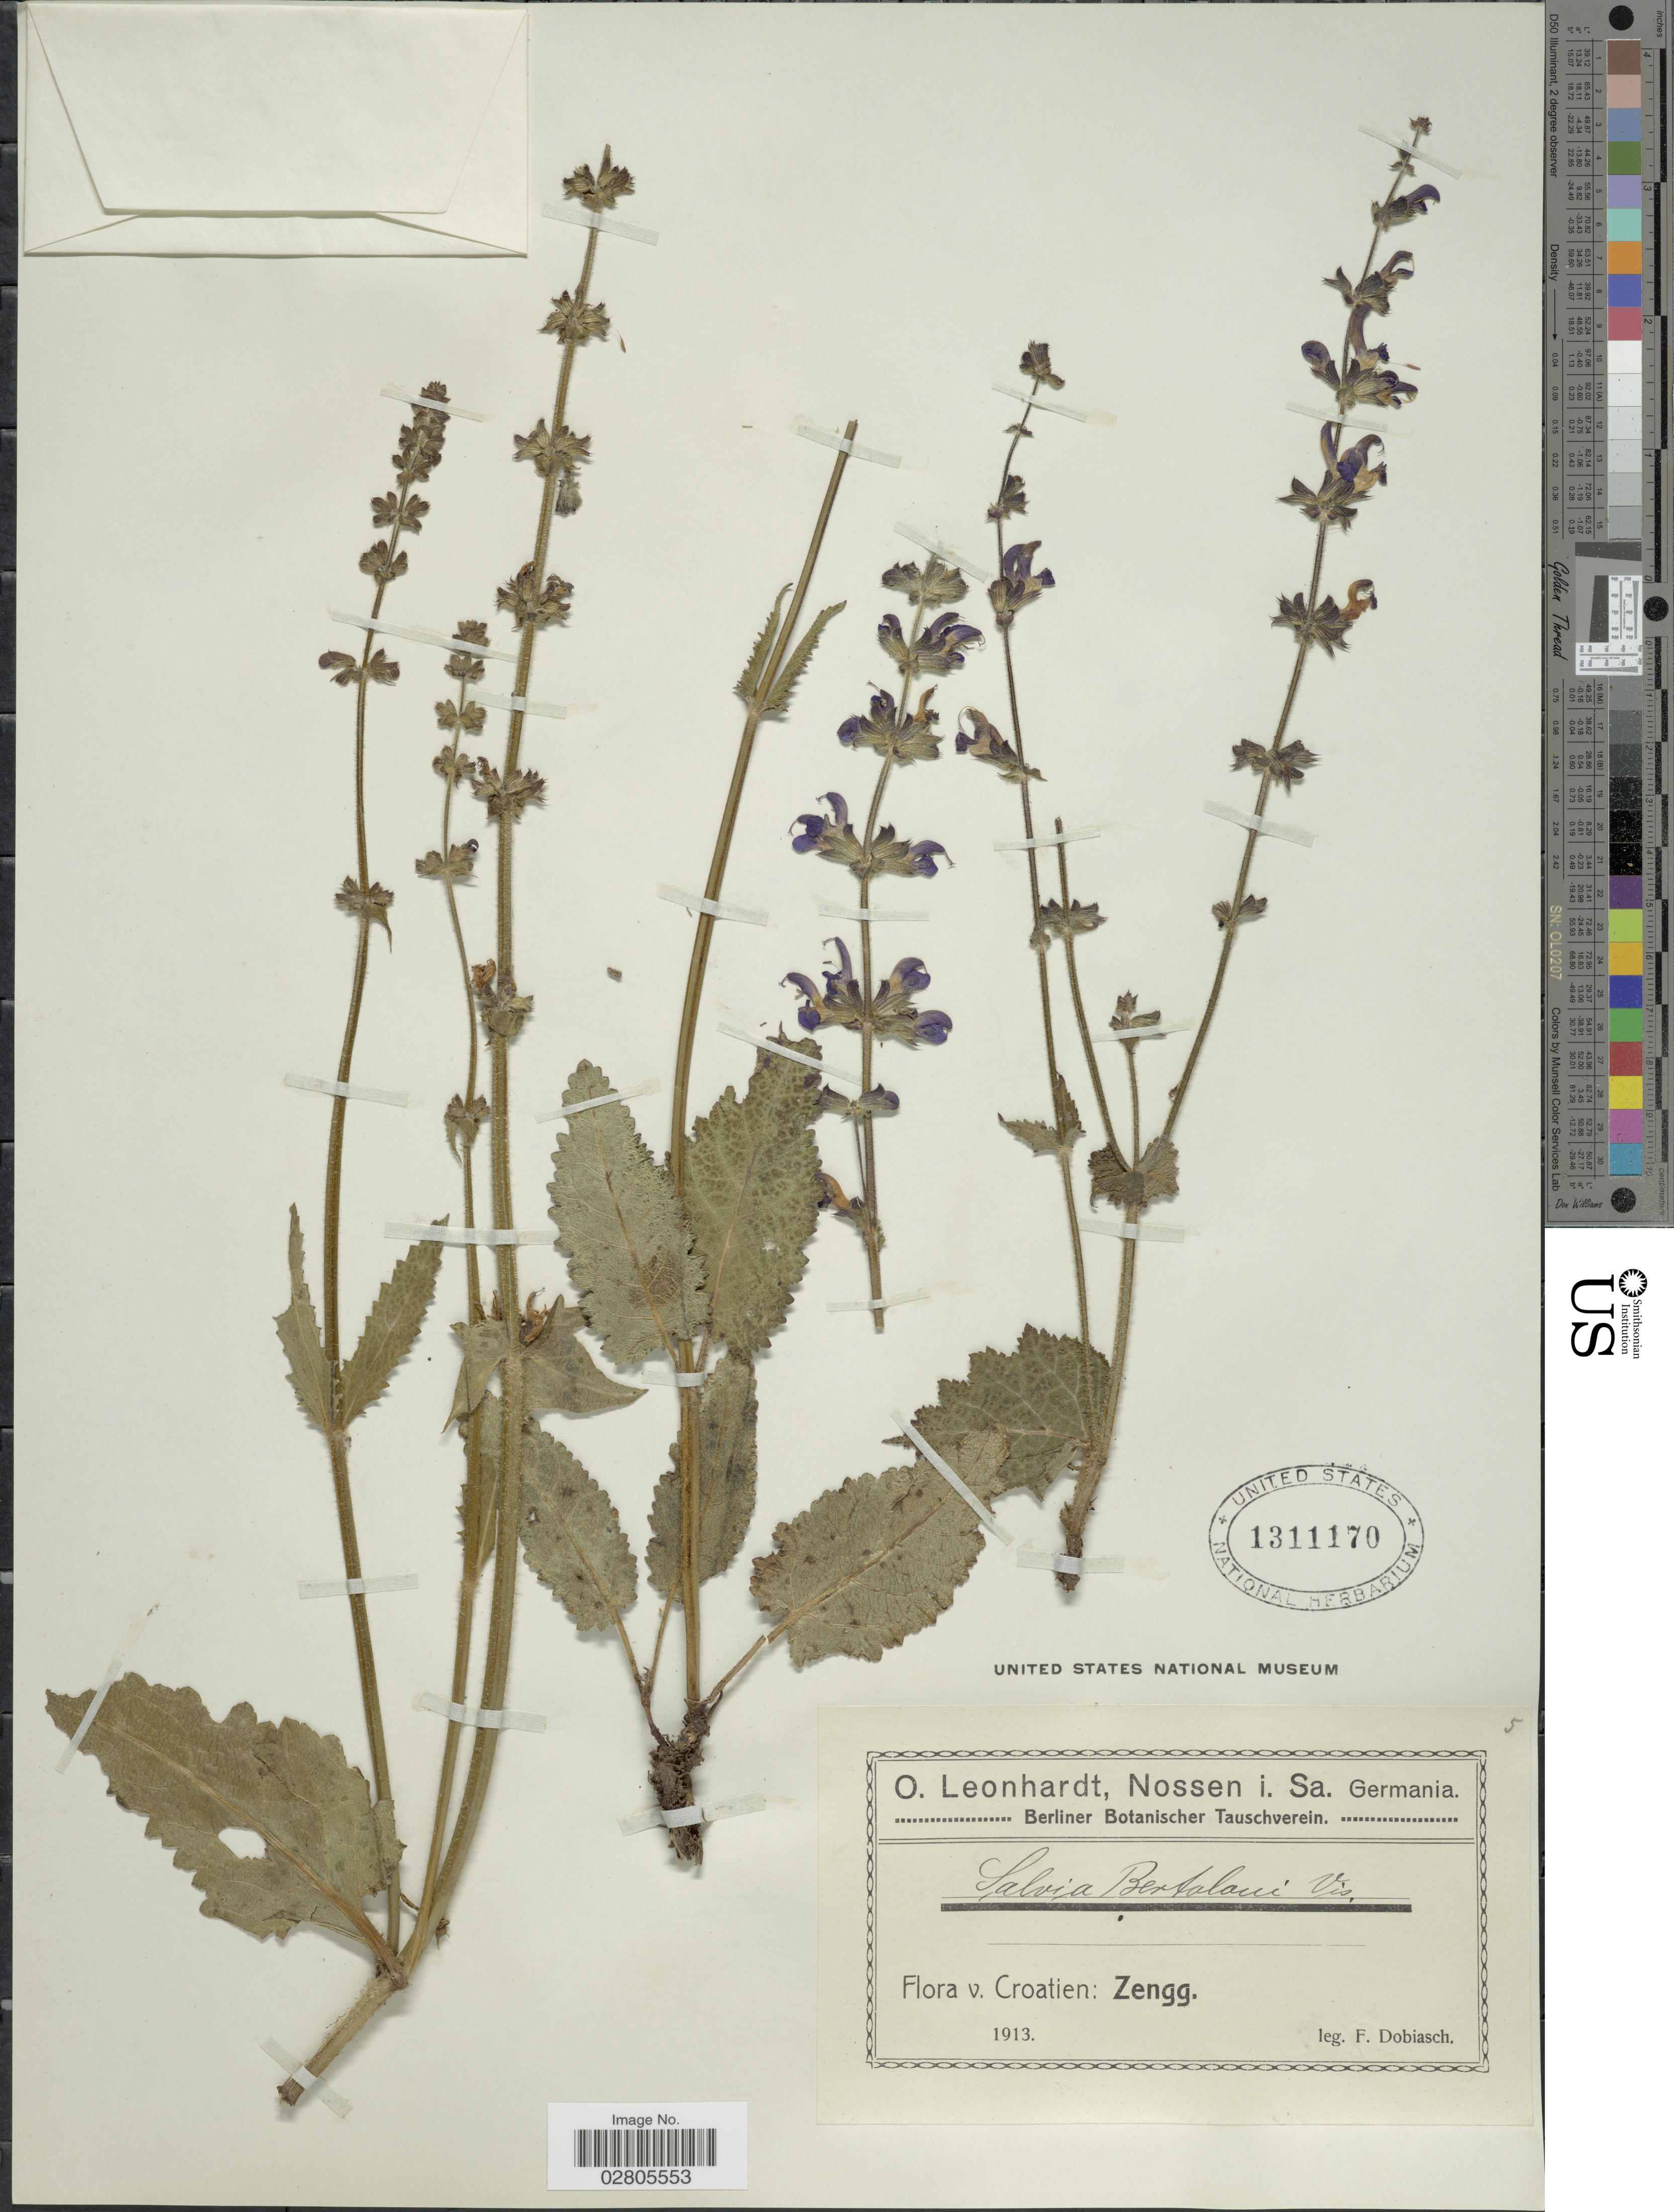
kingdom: Plantae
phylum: Tracheophyta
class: Magnoliopsida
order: Lamiales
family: Lamiaceae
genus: Salvia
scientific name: Salvia bertolonii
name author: Vis.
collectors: F. Dobiasch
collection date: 1913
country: Croatia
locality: Zengg.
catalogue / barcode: US 1311170